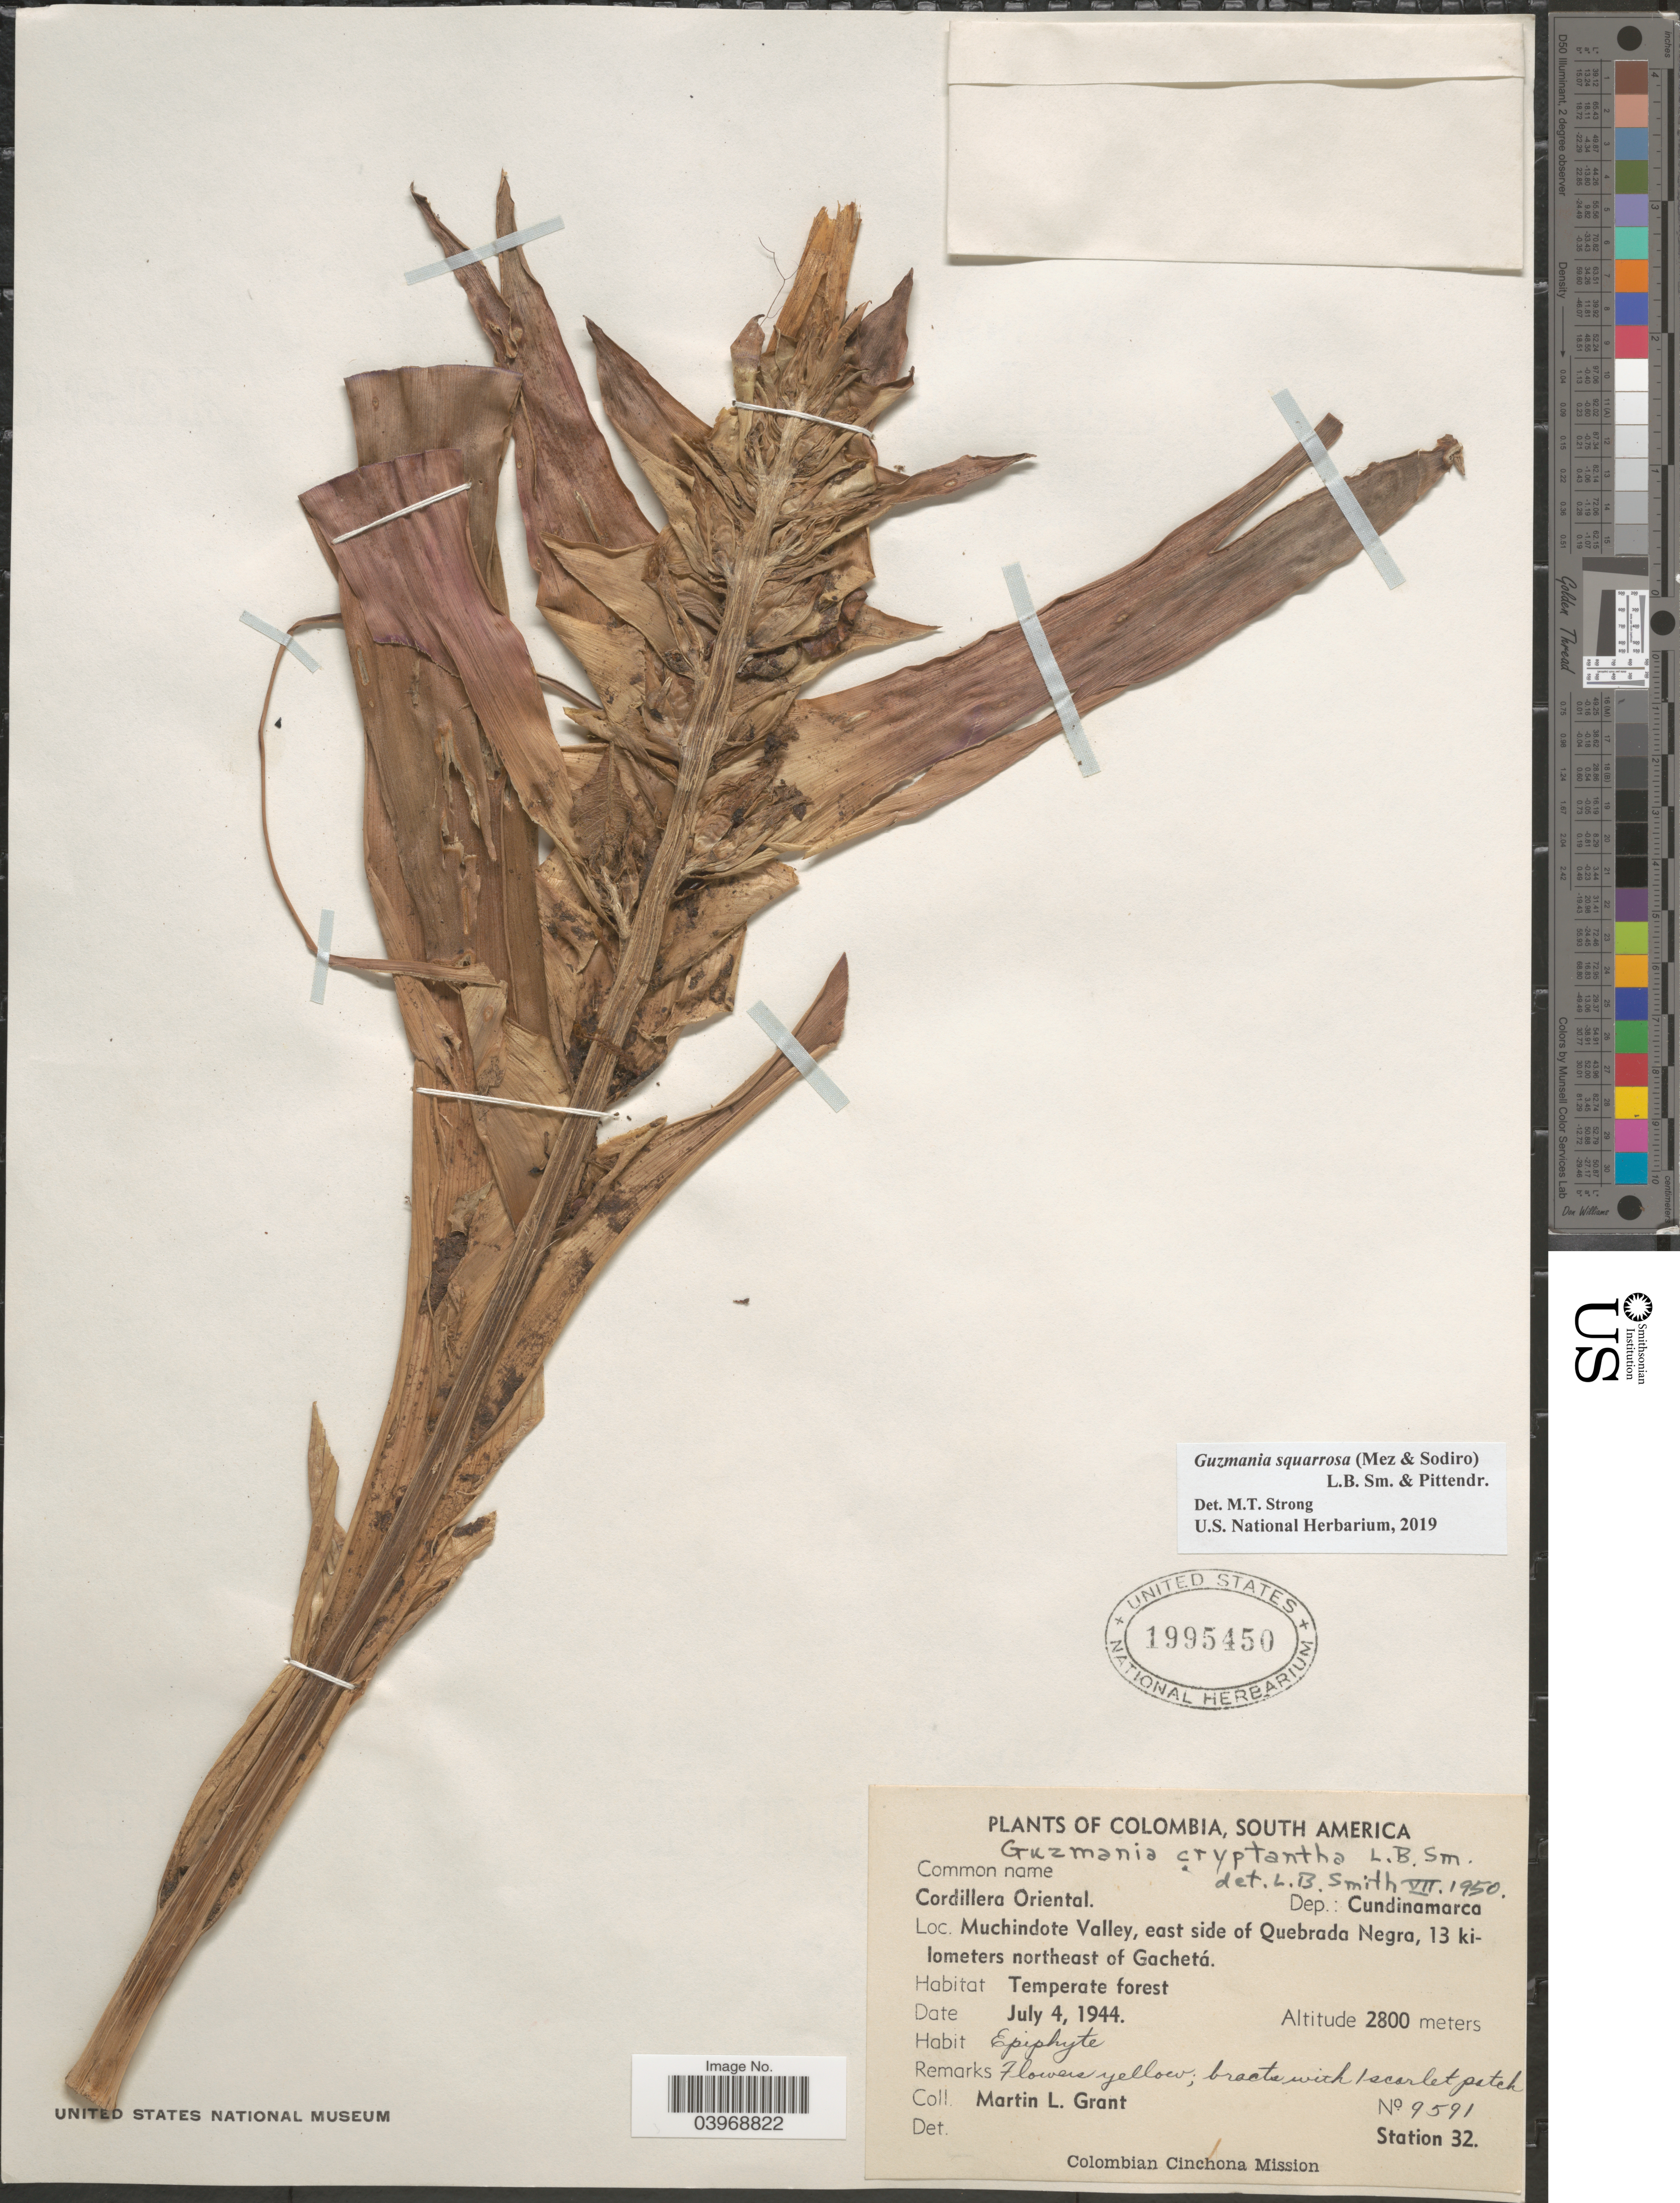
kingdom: Plantae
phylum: Tracheophyta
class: Liliopsida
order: Poales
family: Bromeliaceae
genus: Guzmania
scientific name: Guzmania squarrosa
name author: (Mez & Sodiro) L.B. Sm. & Pittendr.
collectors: M. L. Grant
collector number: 9591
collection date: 1944-07-04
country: Colombia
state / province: Cundinamarca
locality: Cordillera Oriental. Dep.: Cundinamarca. Muchindote Valley, east side of Quebrada Negra, 13 kilometers northeast of Gachetá. Temperate forest. Station 32.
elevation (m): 2800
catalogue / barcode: US 1995450